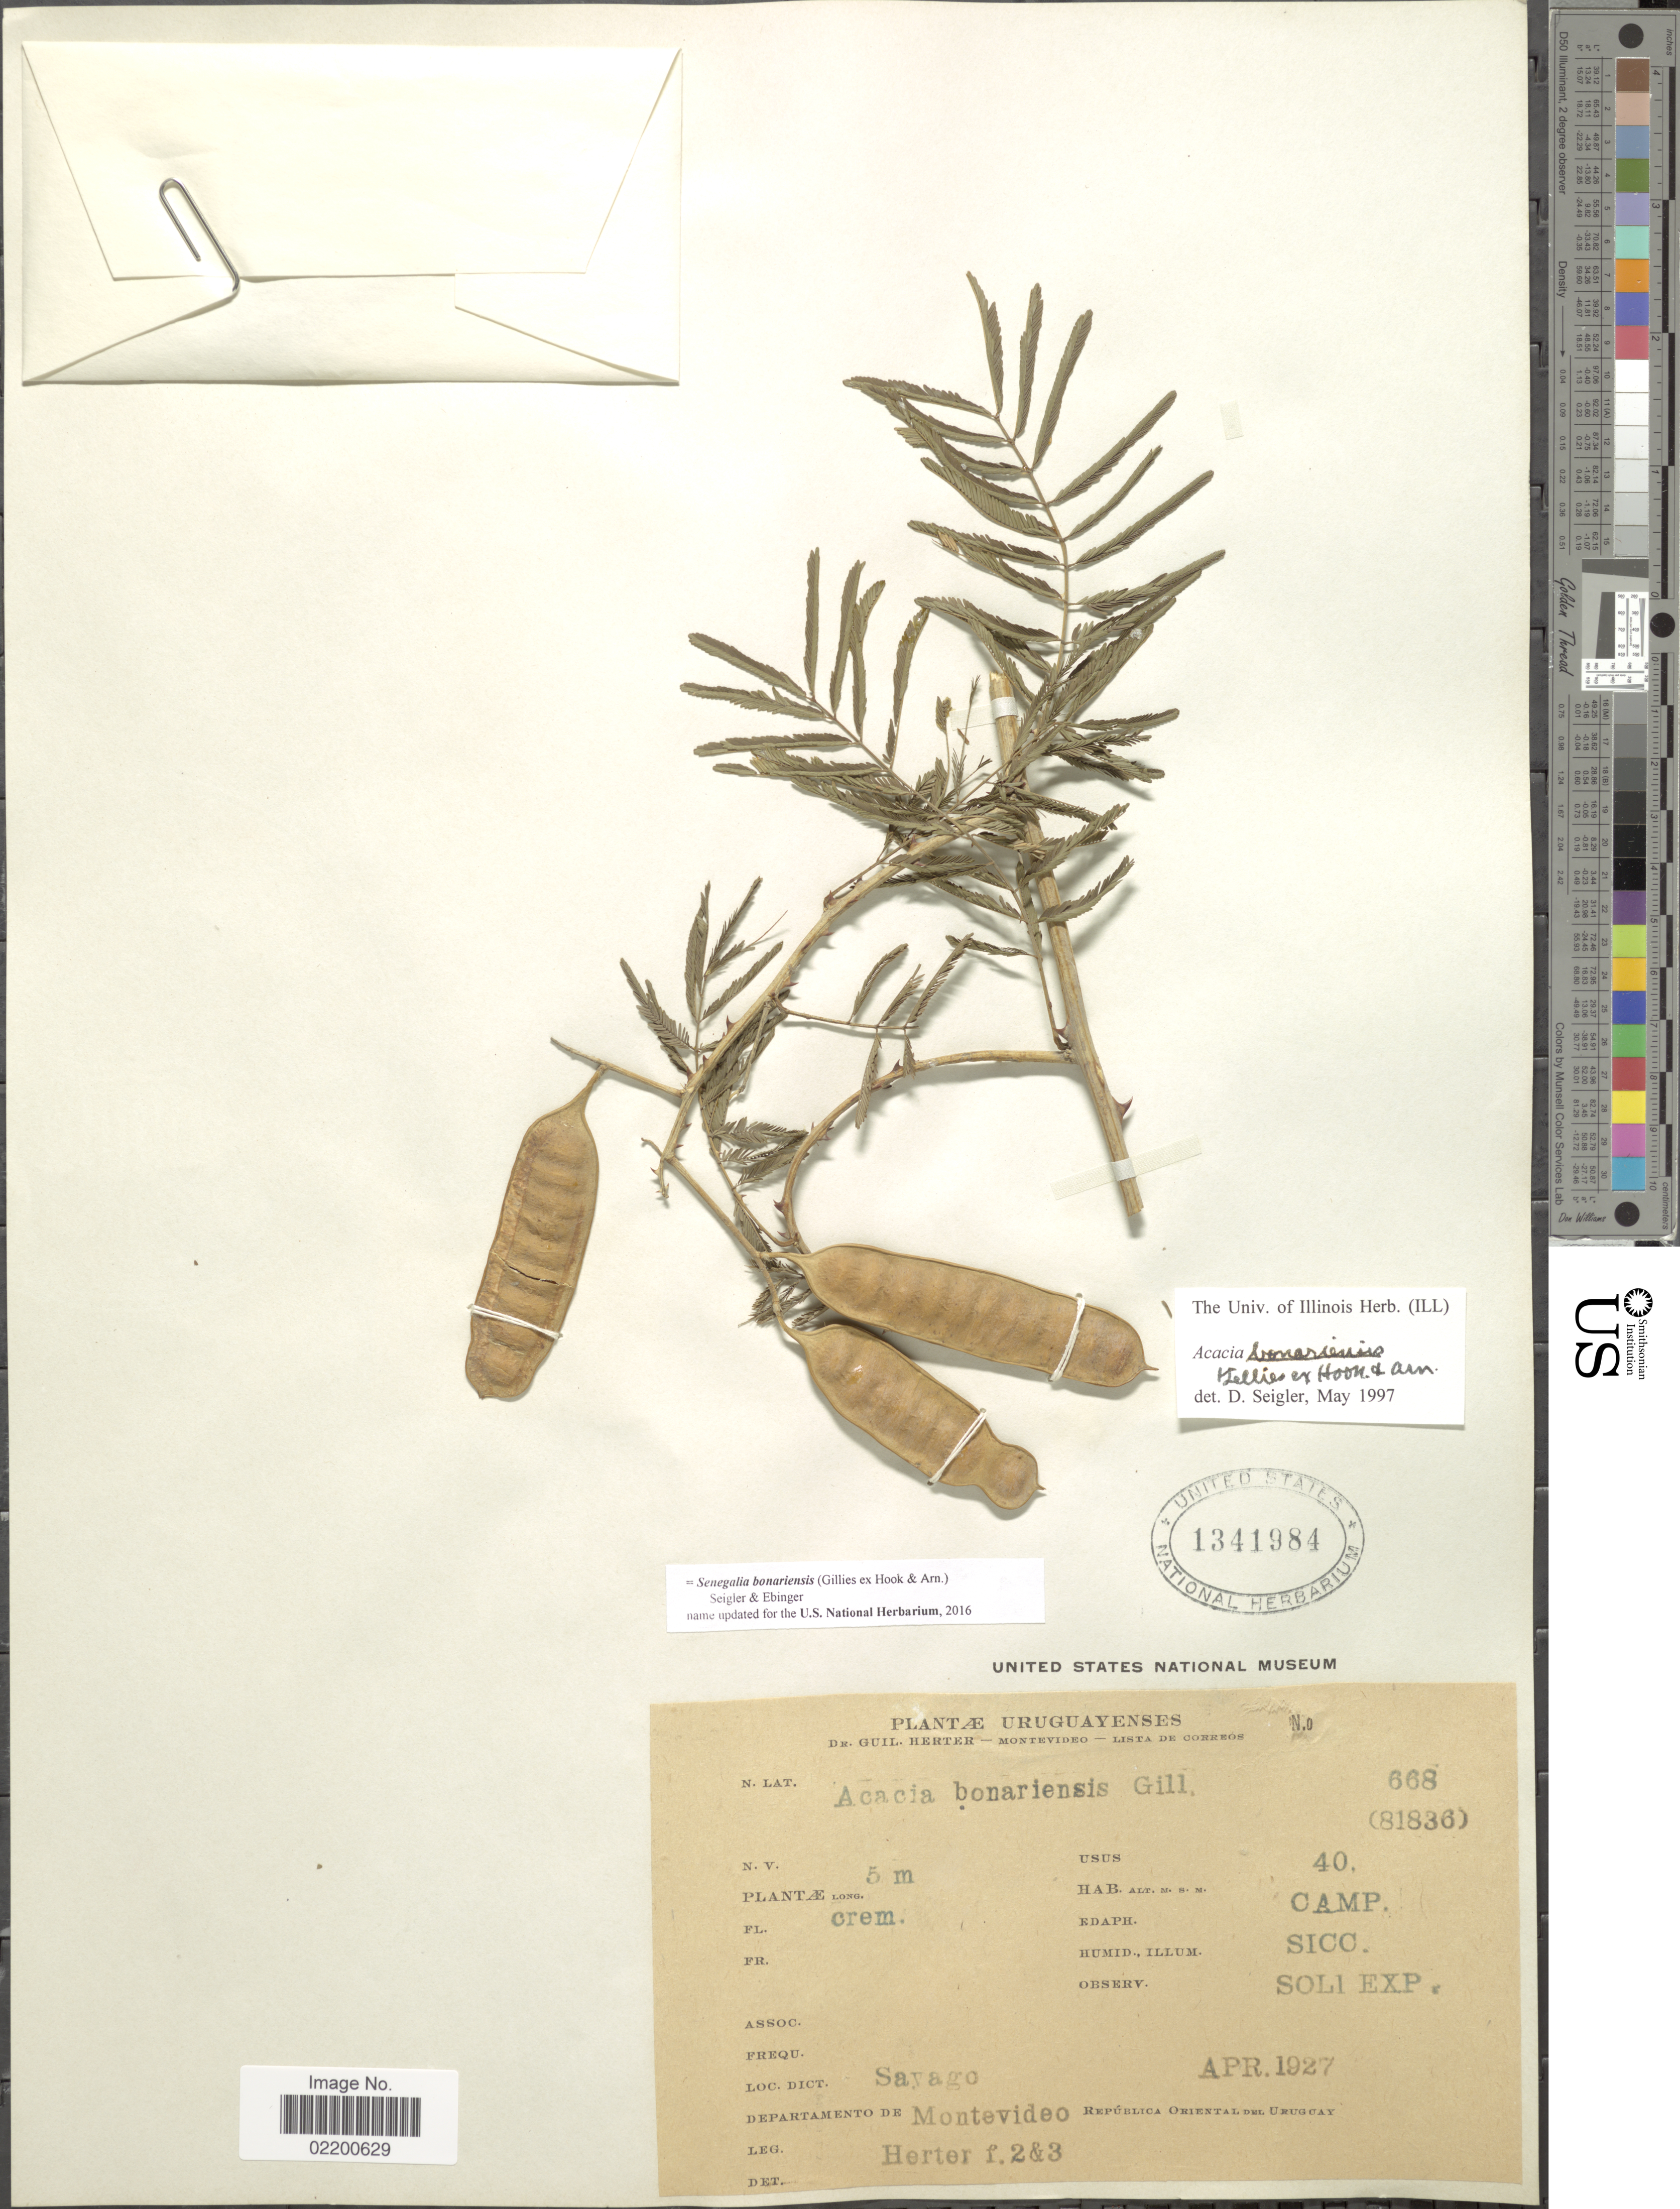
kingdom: Plantae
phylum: Tracheophyta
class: Magnoliopsida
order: Fabales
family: Fabaceae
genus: Senegalia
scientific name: Senegalia bonariensis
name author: (Gillies ex Hook. & Arn.) Seigler & Ebinger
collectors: G. Herter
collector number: f2&3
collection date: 1927-04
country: Uruguay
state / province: Montevideo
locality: Sayago, Departamento de Montevideo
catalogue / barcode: US 1341984